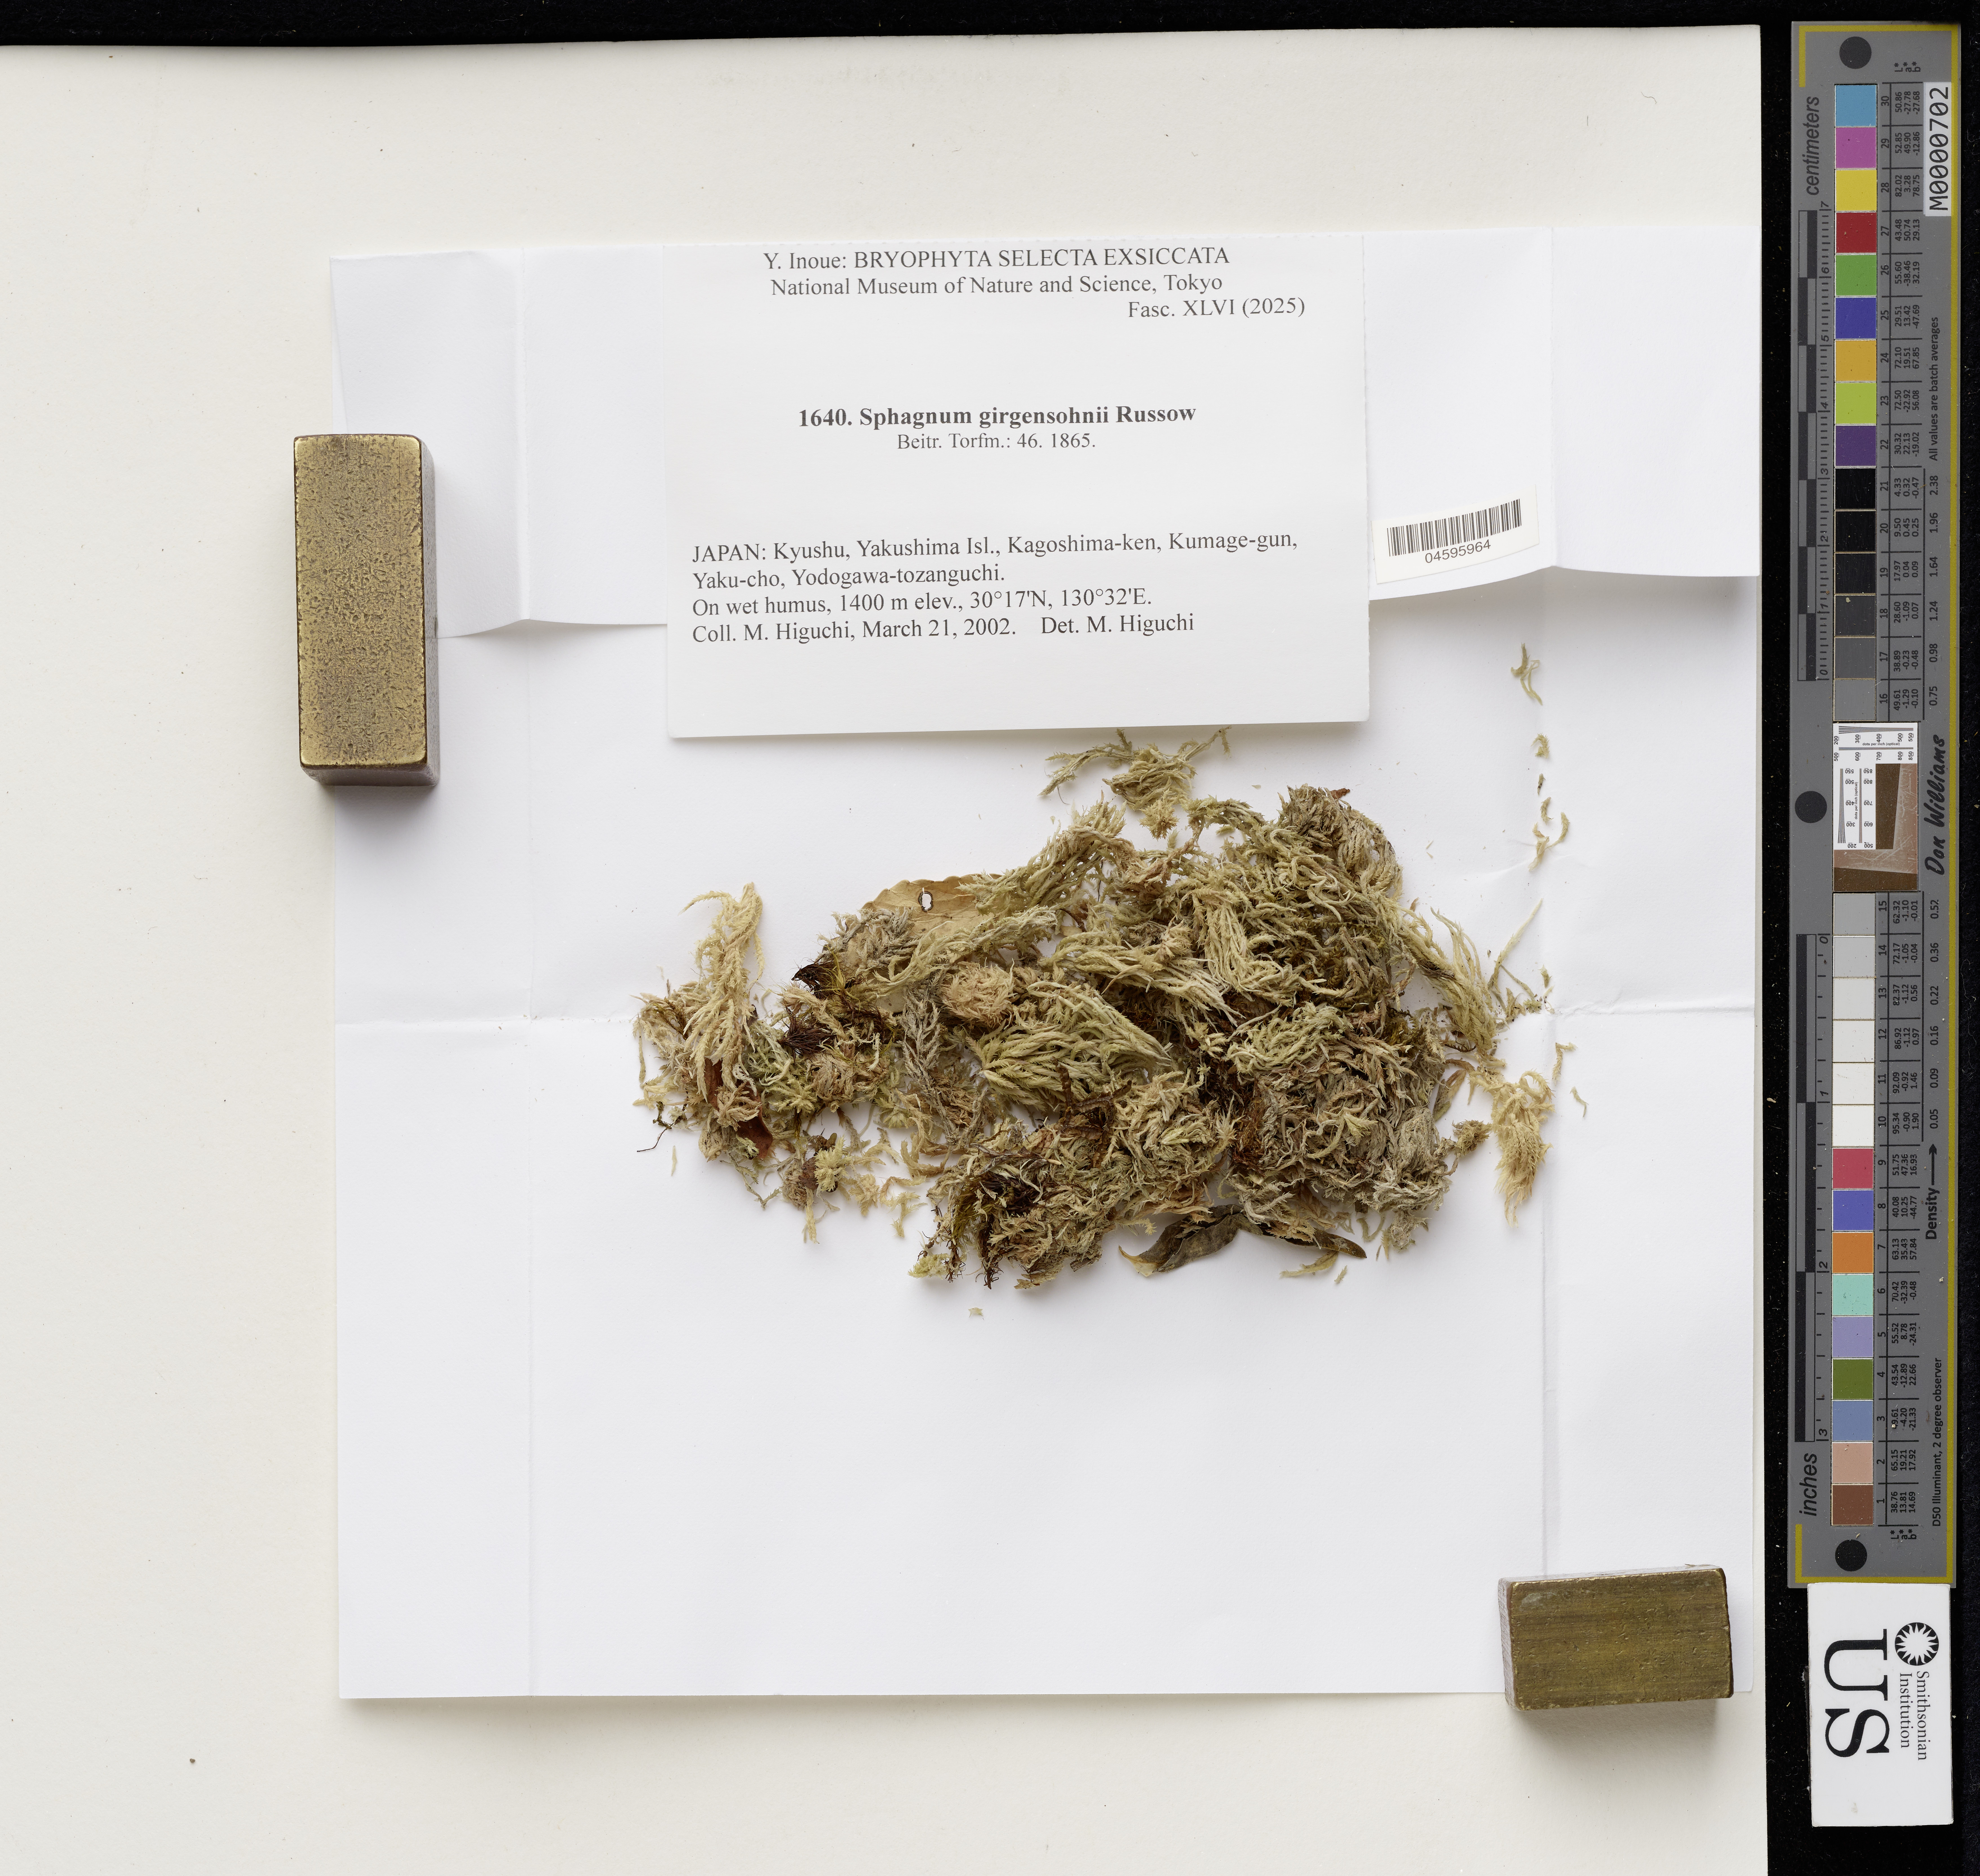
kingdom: Plantae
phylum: Bryophyta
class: Sphagnopsida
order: Sphagnales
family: Sphagnaceae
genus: Sphagnum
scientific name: Sphagnum girgensohnii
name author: Russow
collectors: M. Higuchi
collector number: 1640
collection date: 2002-03-21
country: Japan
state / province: Tokyo, Federal City of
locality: Kyushu, Yakushima Isl., Kagoshima-ken, Kumage-gun, Yaku-cho, Yodogawa-tozanguchi.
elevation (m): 1400